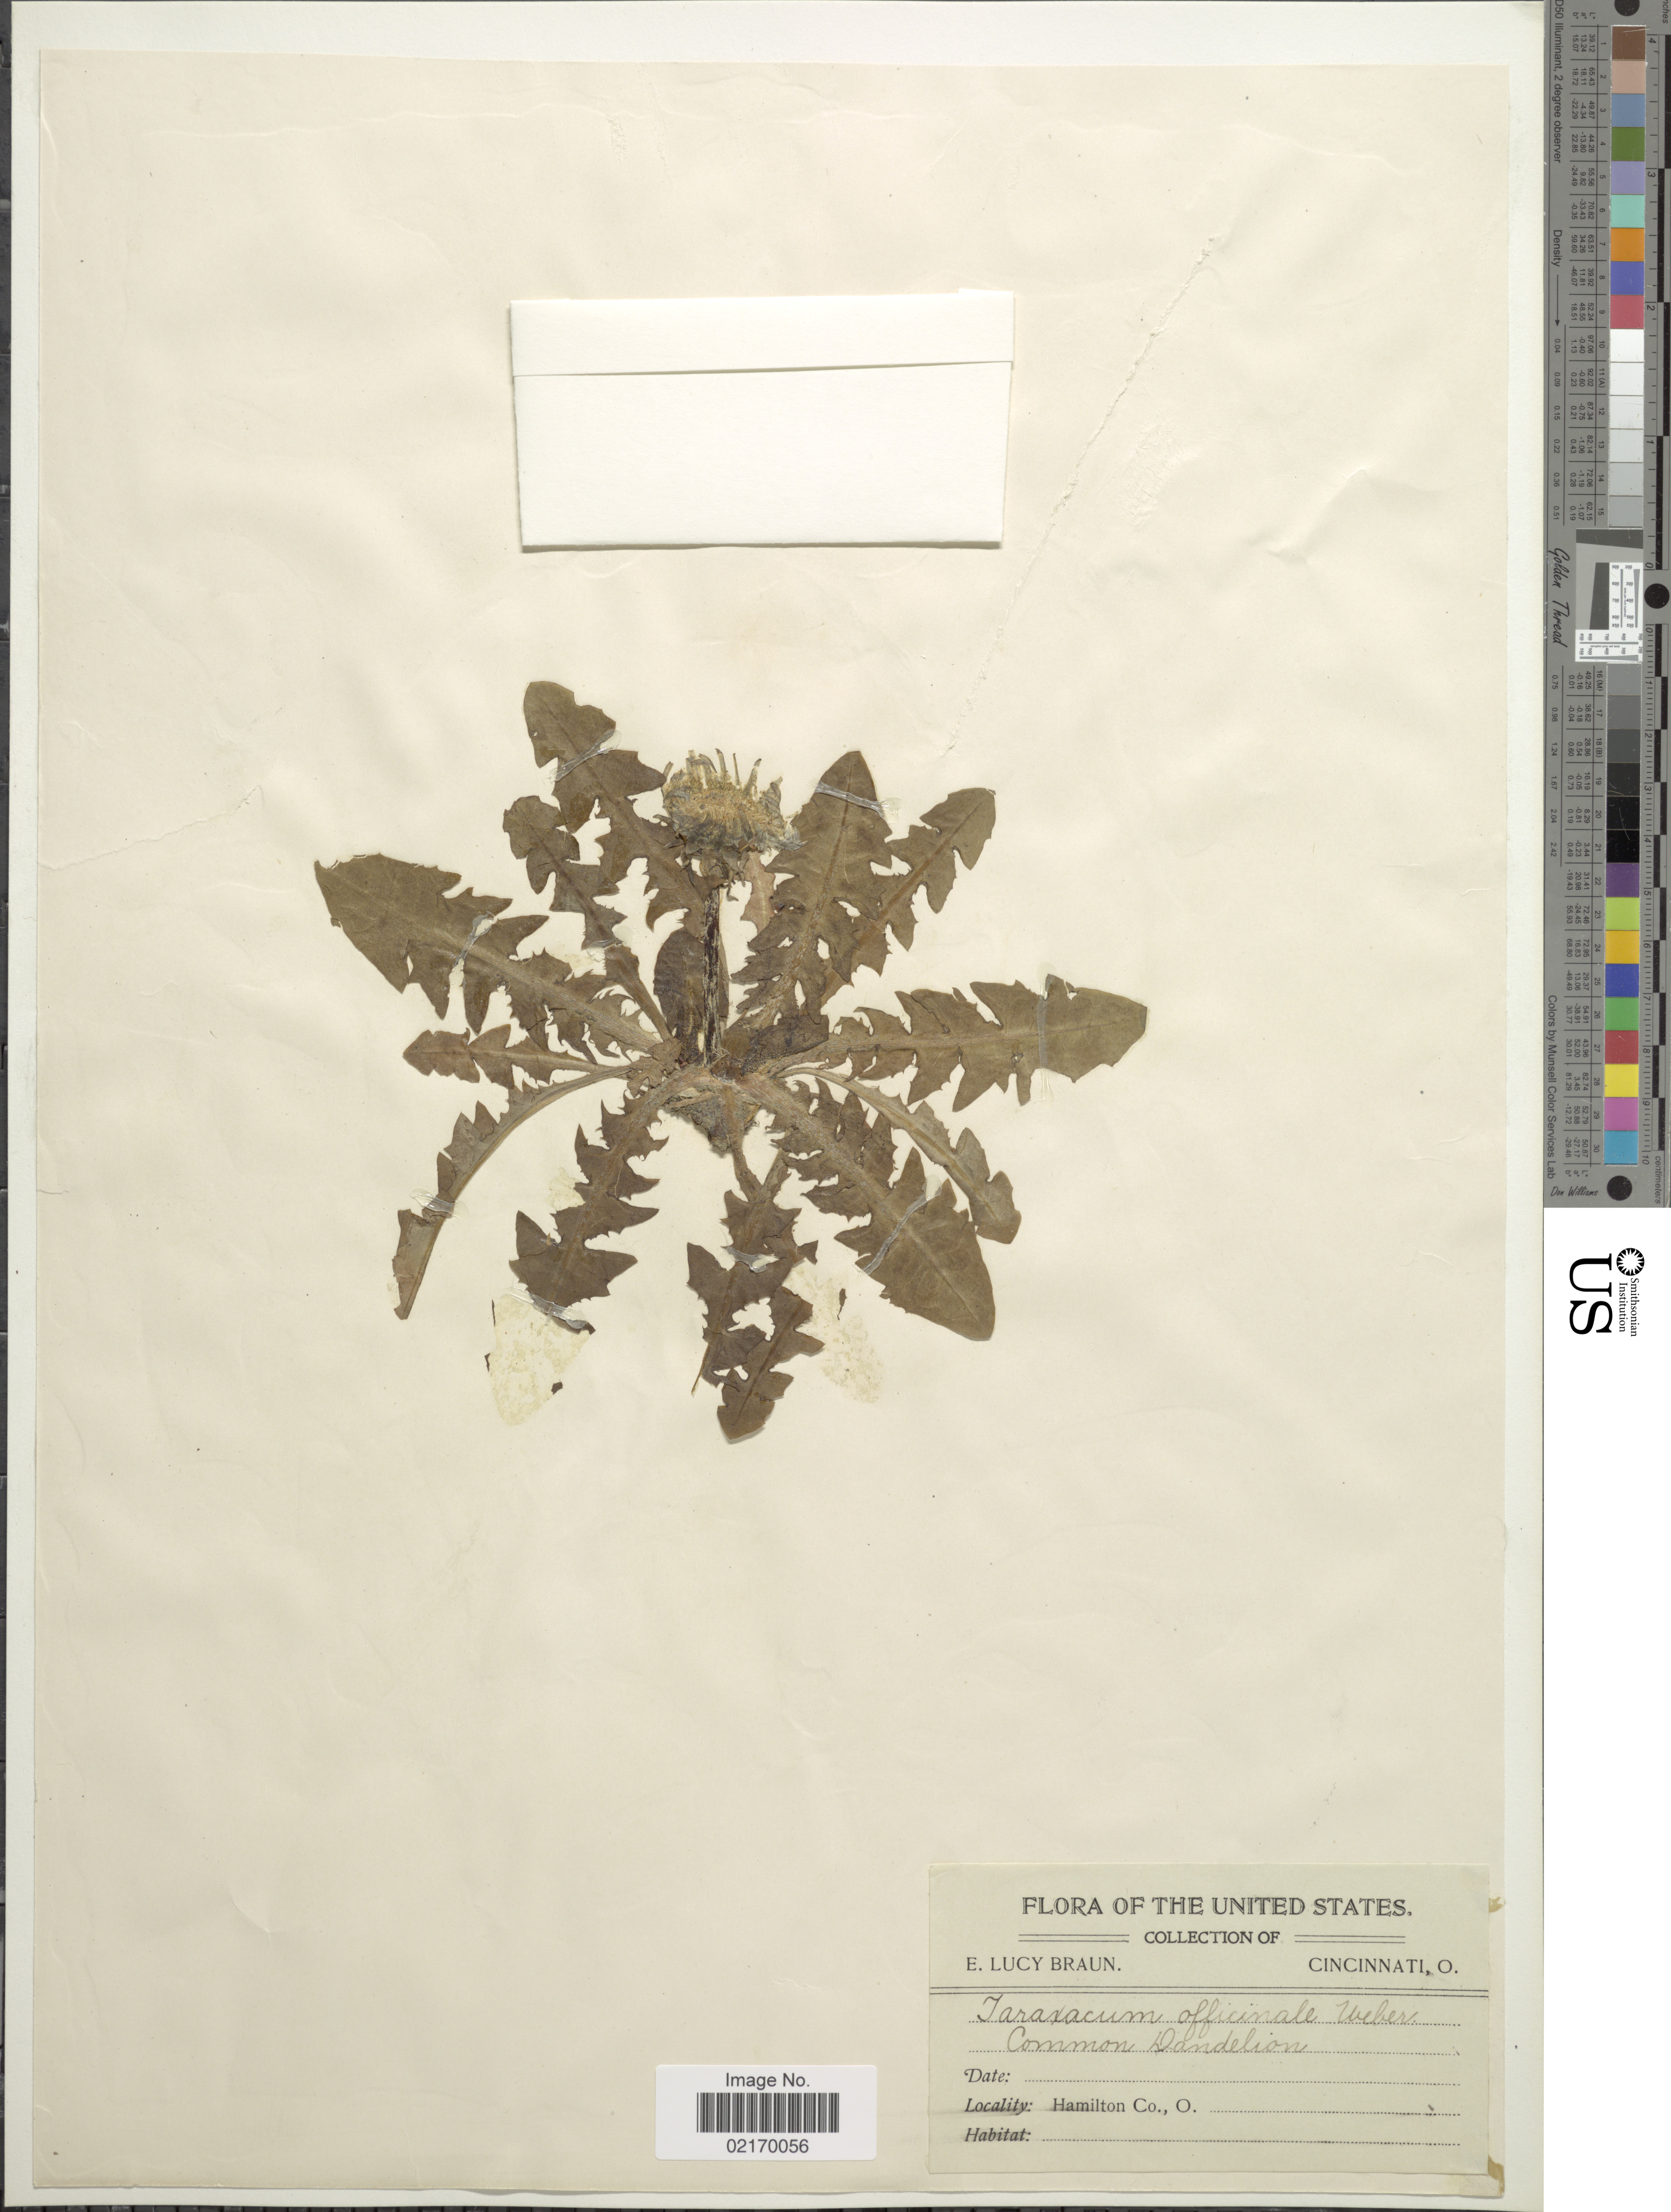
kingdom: Plantae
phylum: Tracheophyta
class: Magnoliopsida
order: Asterales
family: Asteraceae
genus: Taraxacum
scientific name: Taraxacum officinale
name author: G.H. Weber ex F.H. Wigg.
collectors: E. L. Braun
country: United States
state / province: Ohio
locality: Hamilton Co., Cincinnati, O.